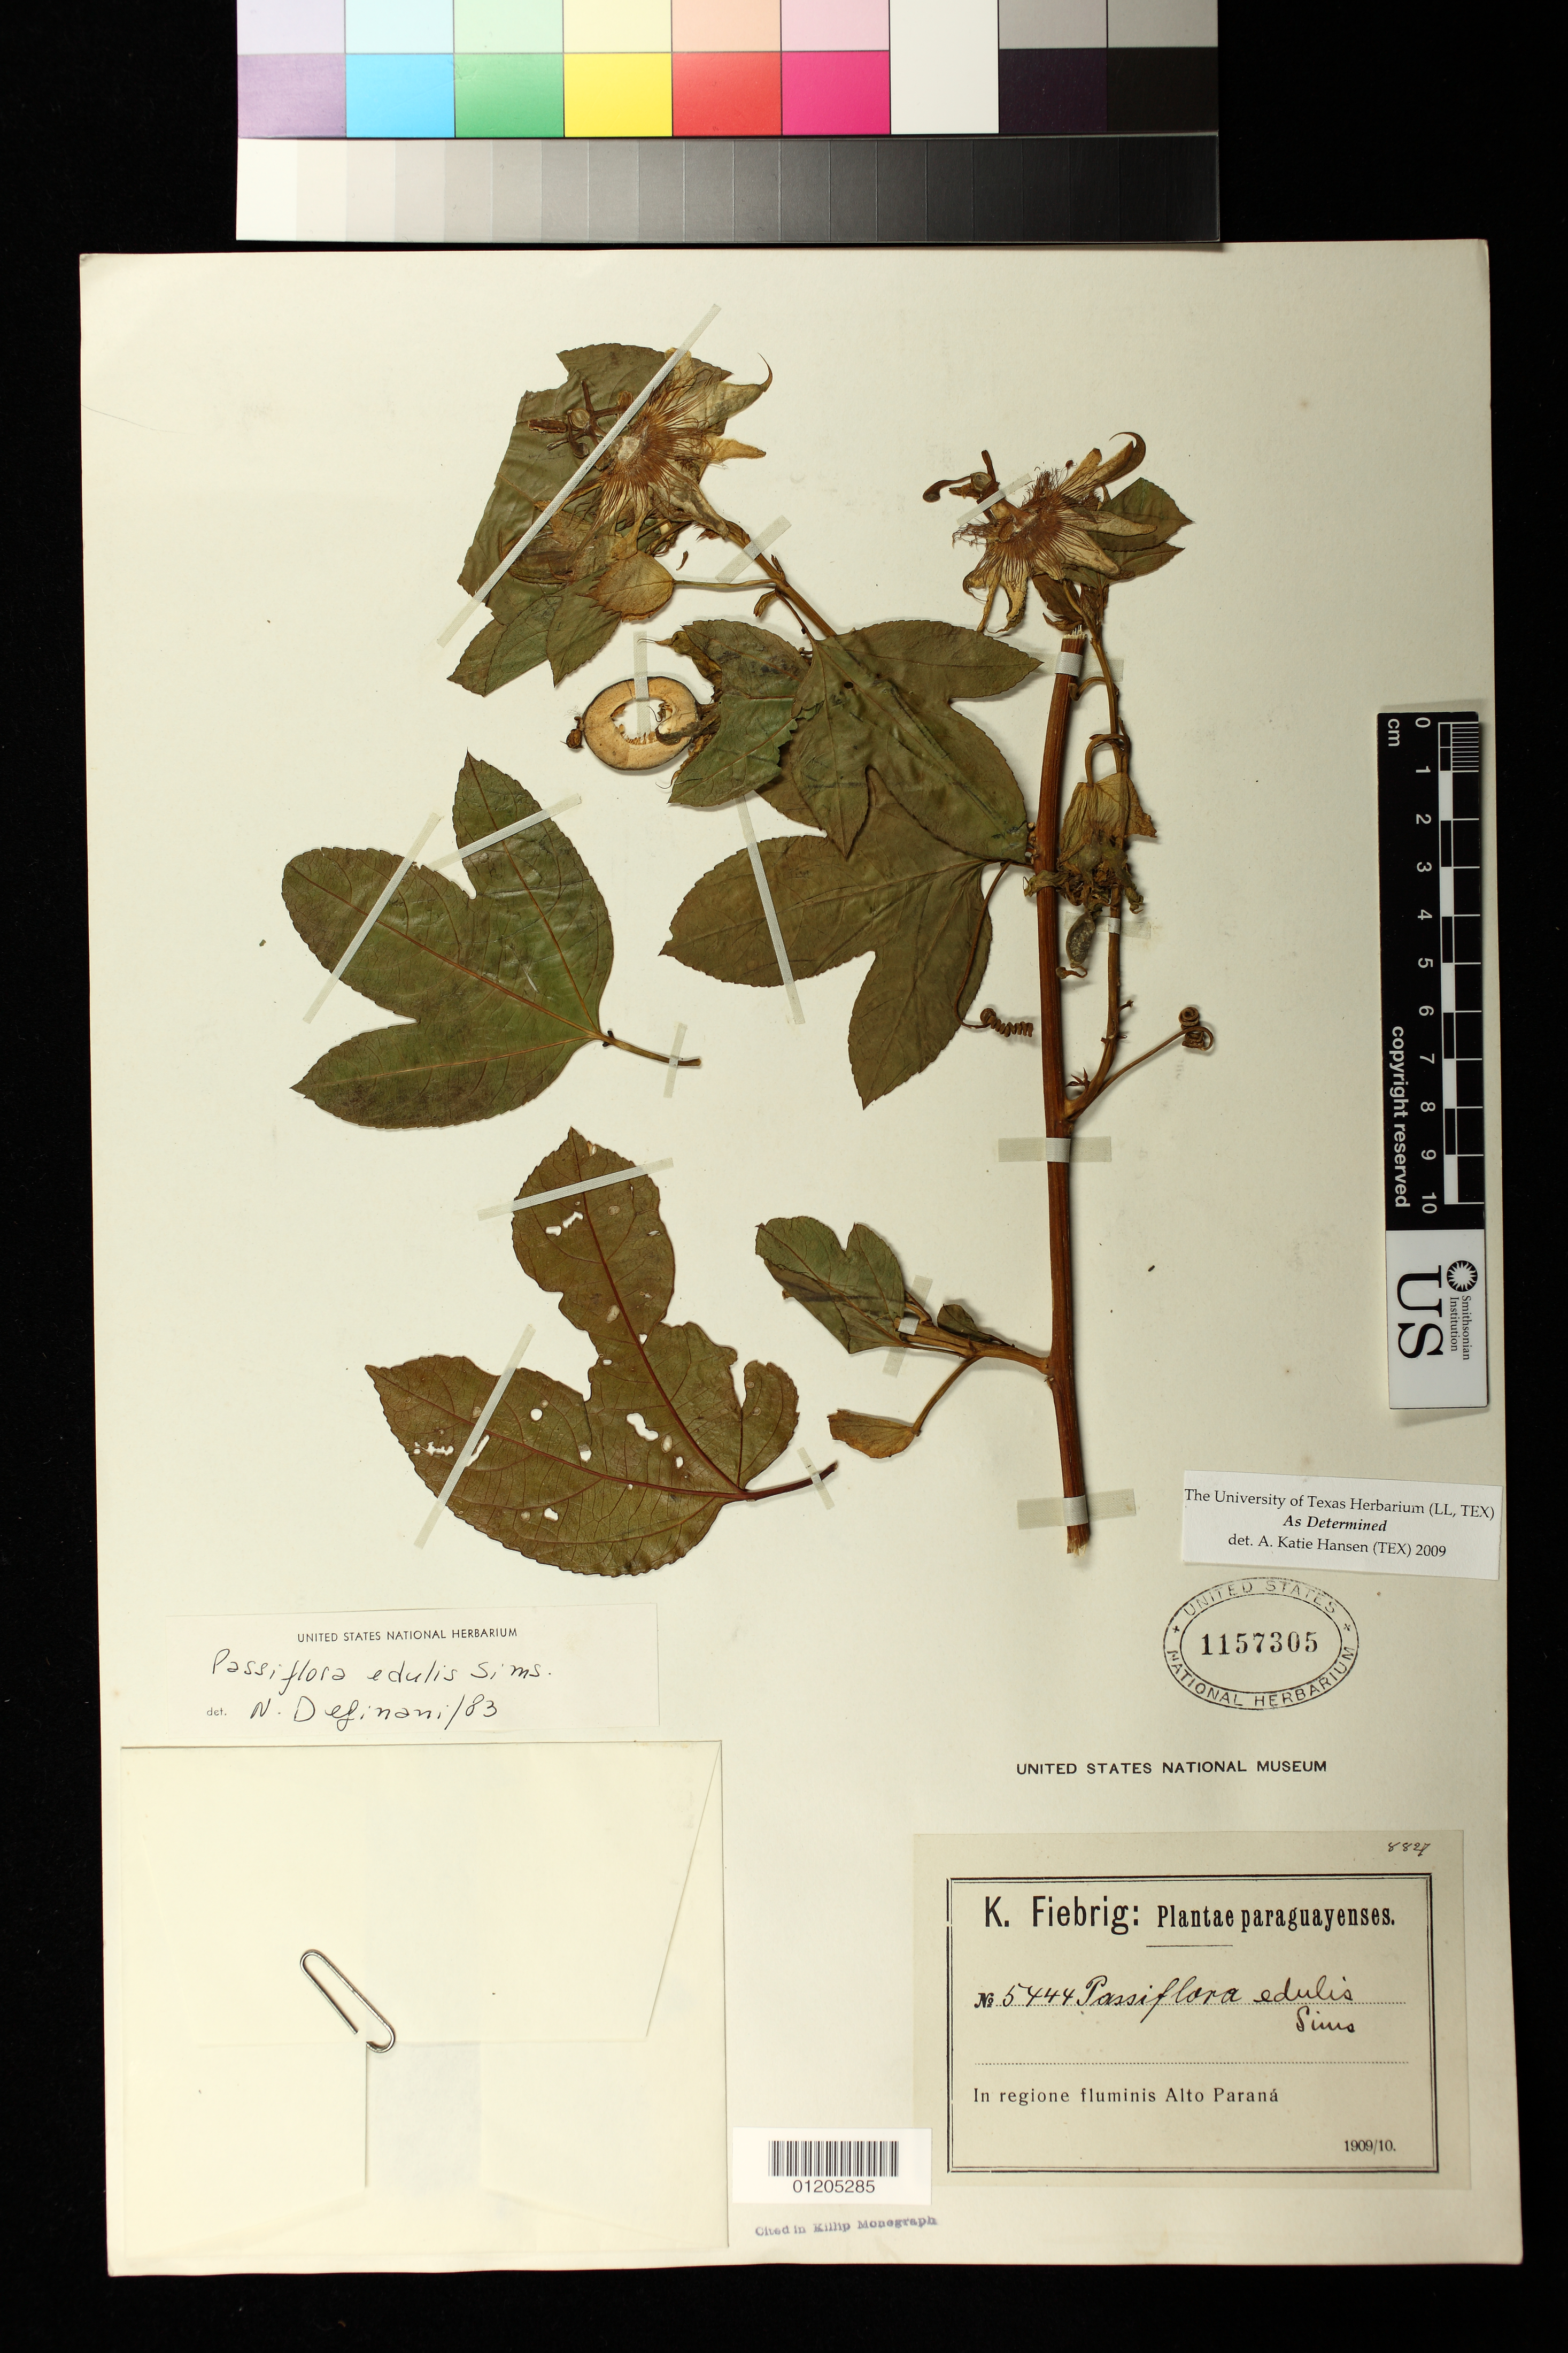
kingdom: Plantae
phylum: Tracheophyta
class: Magnoliopsida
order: Malpighiales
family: Passifloraceae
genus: Passiflora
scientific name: Passiflora edulis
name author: Sims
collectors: K. Fiebrig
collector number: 5444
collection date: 1909-01-01/1910-12-31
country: Paraguay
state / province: Alto Parana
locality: In regione fluminis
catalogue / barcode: US 1157305